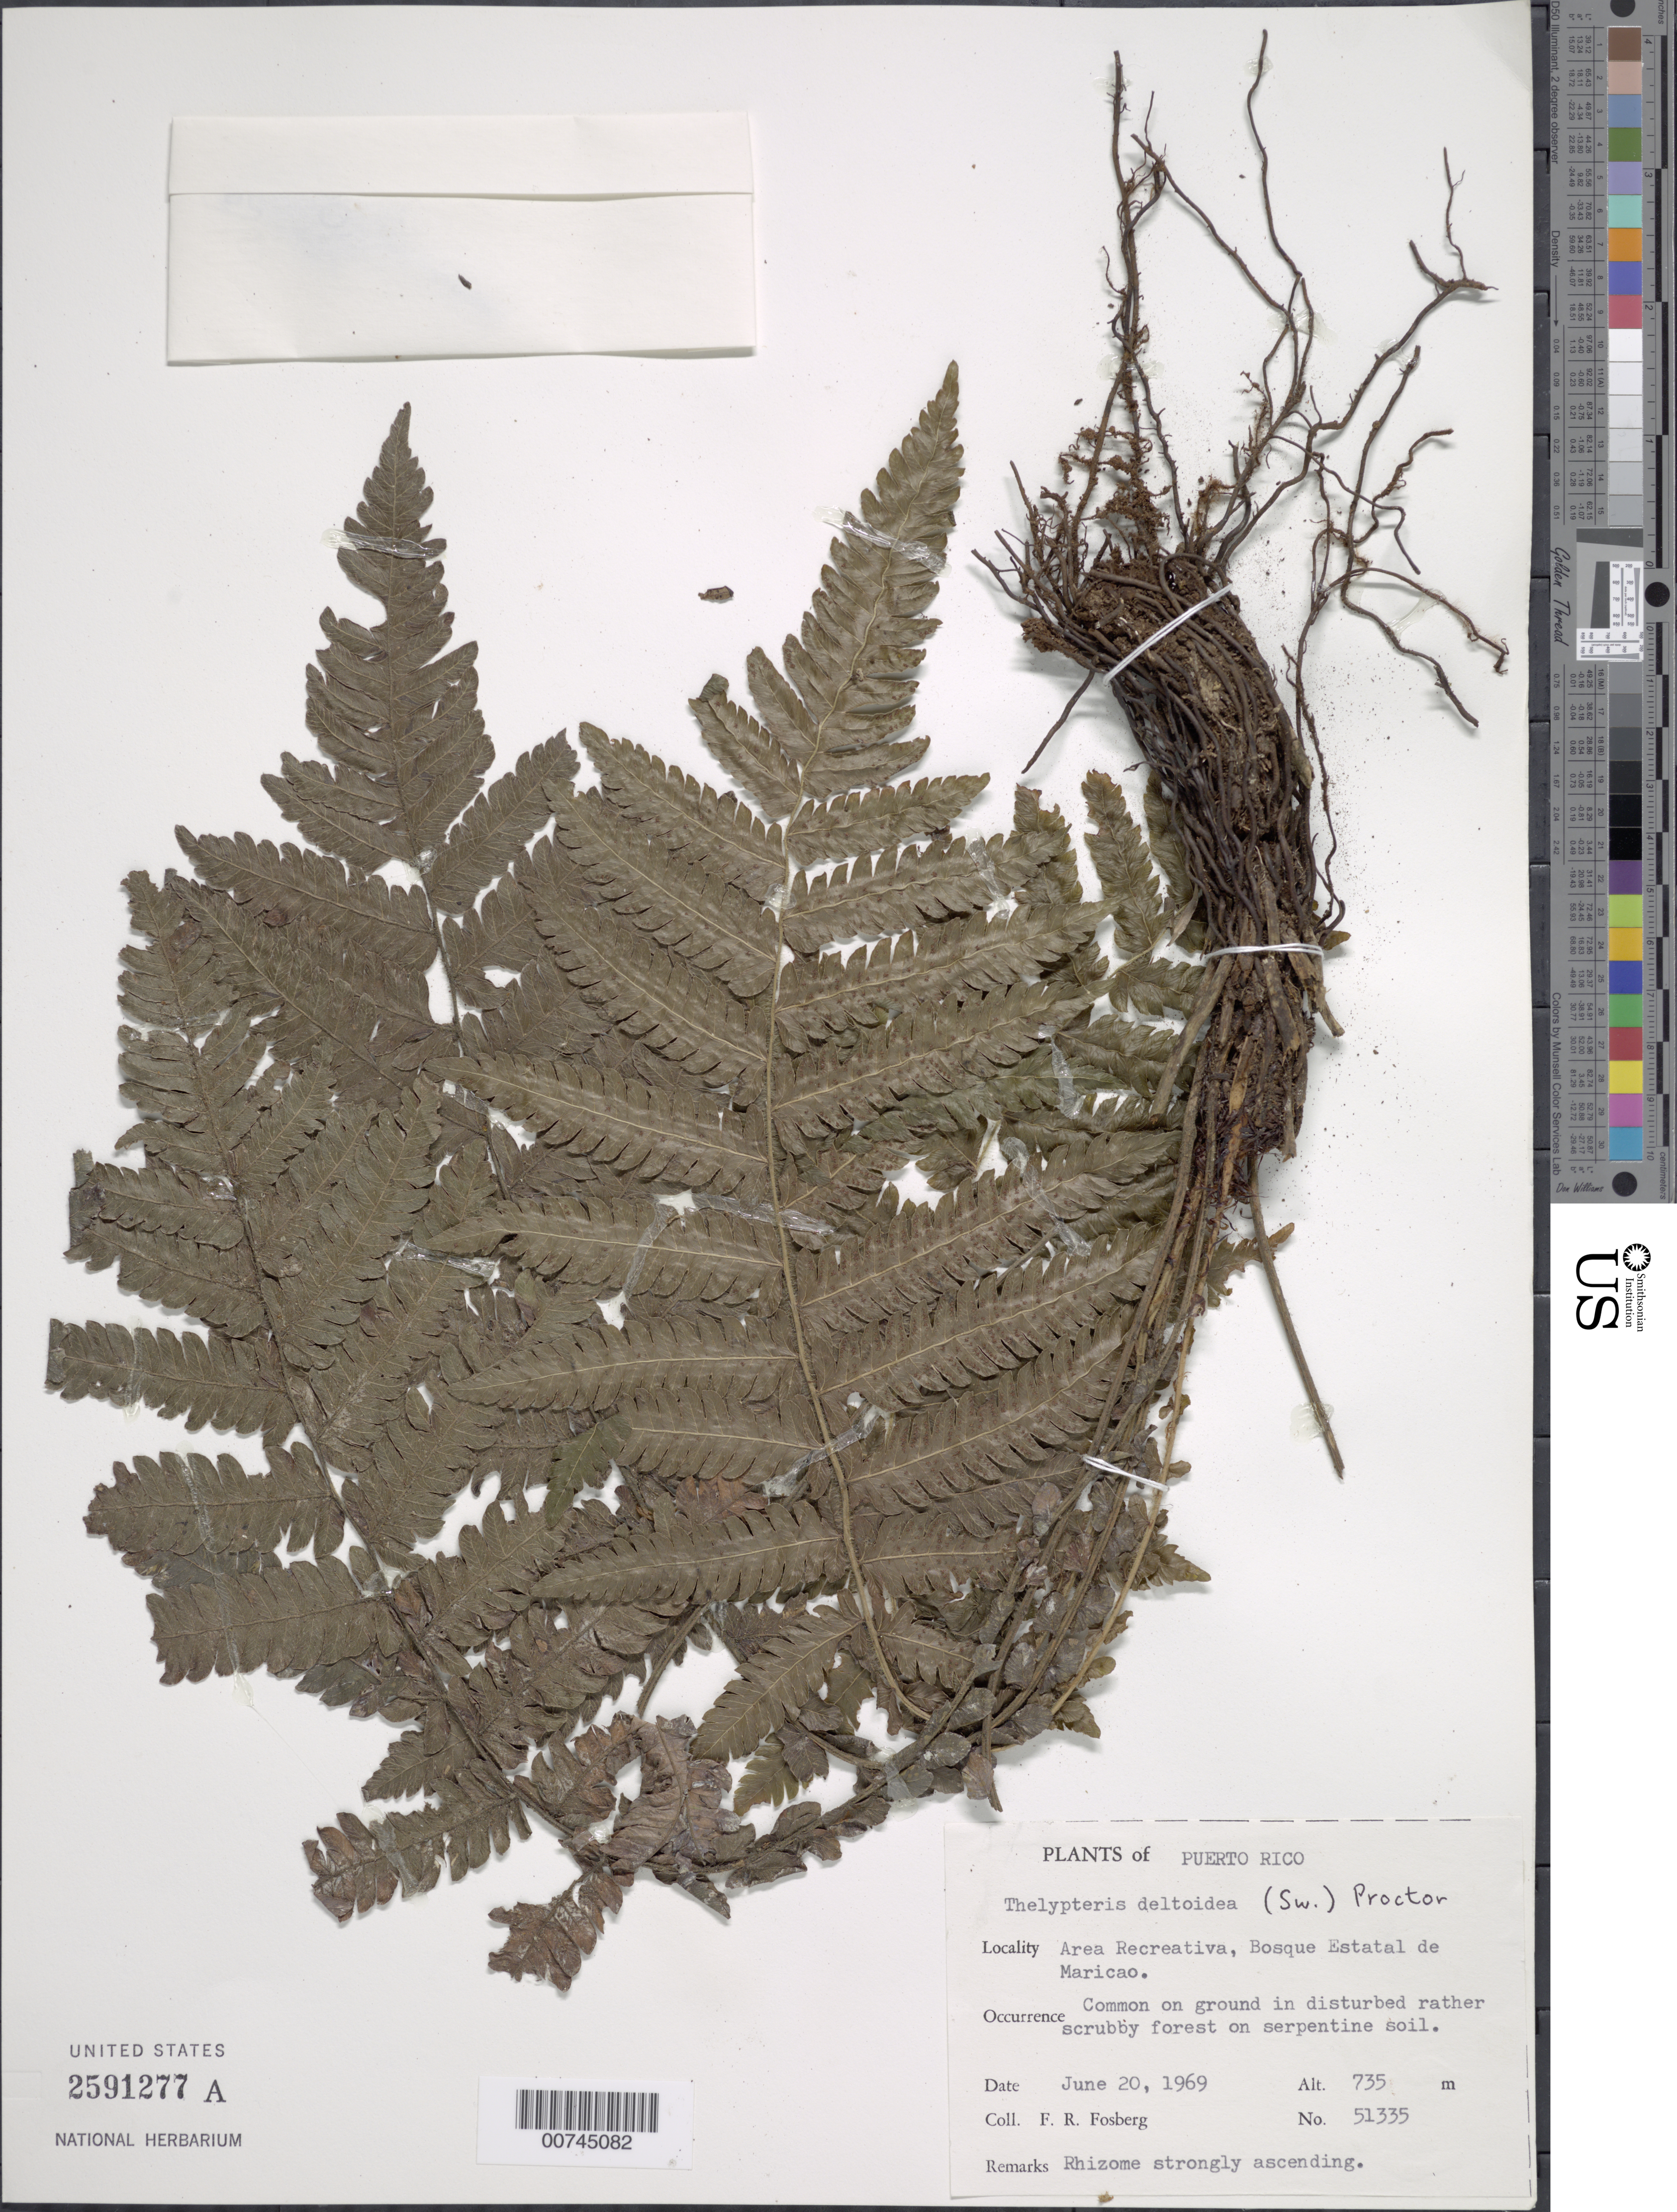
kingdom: Plantae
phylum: Tracheophyta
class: Polypodiopsida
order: Polypodiales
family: Thelypteridaceae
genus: Steiropteris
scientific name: Steiropteris deltoidea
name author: (Sw.) Pic. Serm.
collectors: F. R. Fosberg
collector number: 51335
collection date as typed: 20 Jun 1969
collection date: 1969-06-20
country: Puerto Rico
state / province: Maricao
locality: Area Recreativa, Bosque Estatal de Maricao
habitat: Common on ground in disturbed rather scrubby forest on serpentine soil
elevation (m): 735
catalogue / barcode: US 2591277A